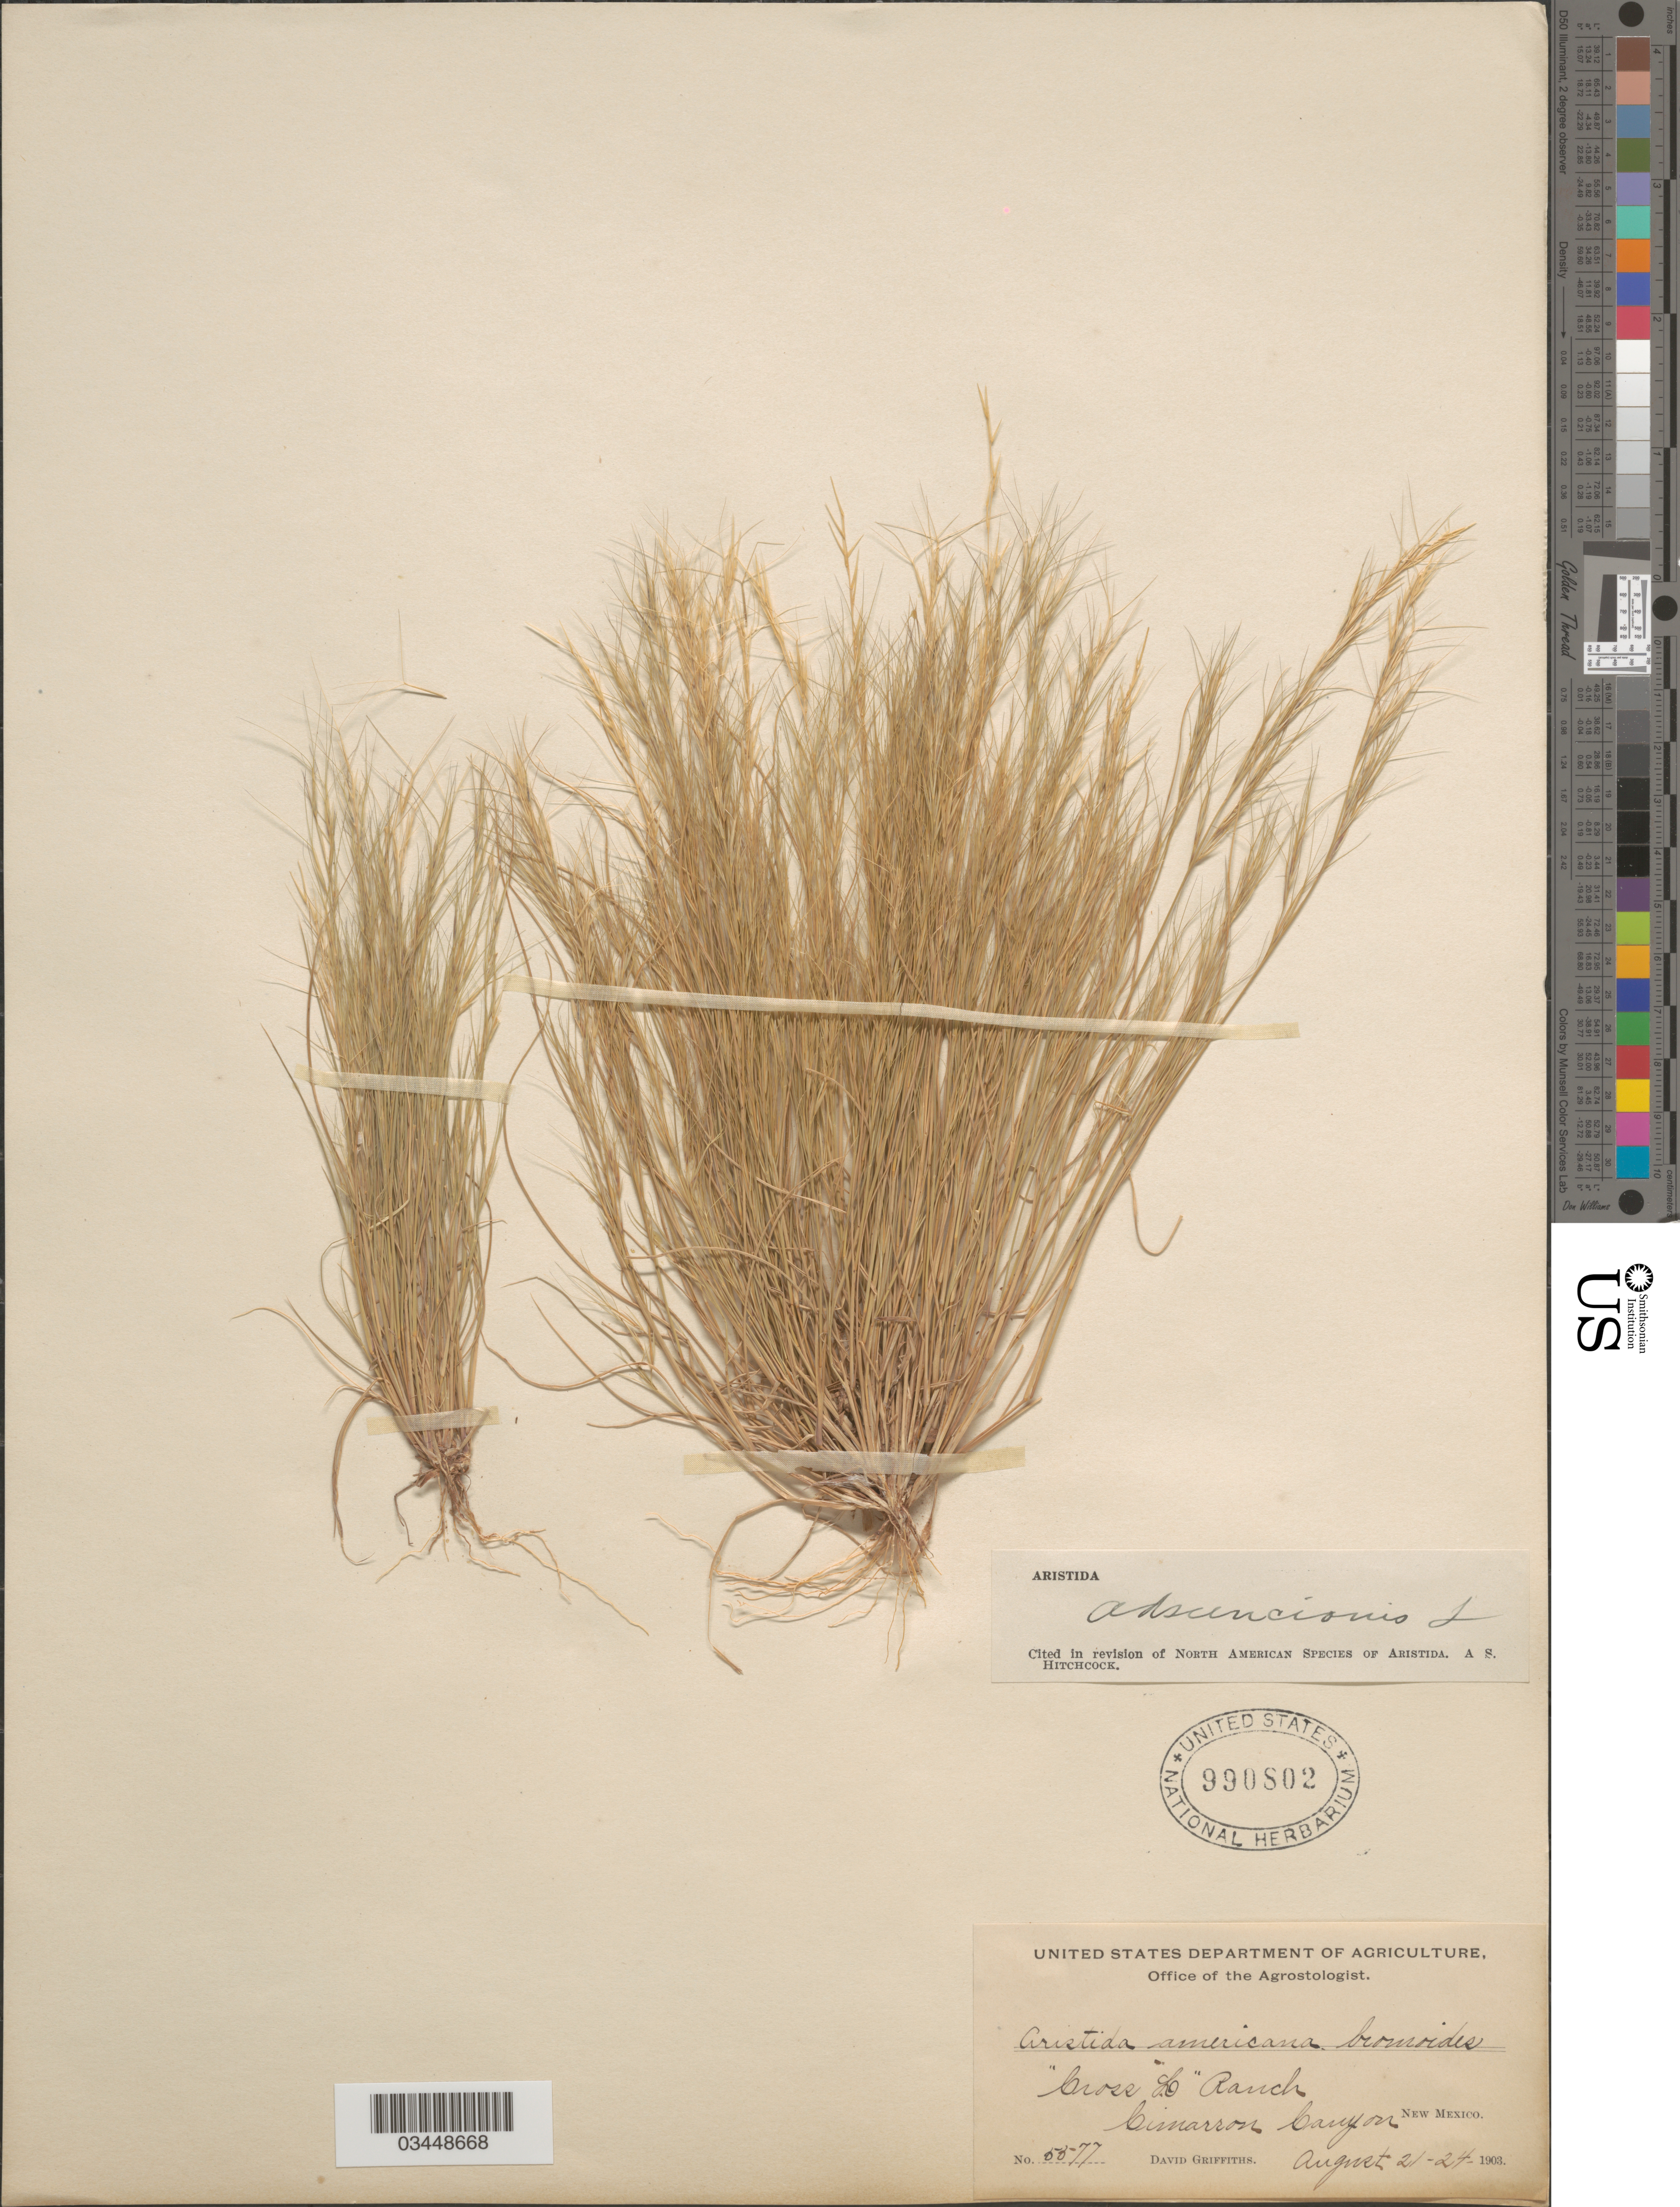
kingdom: Plantae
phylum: Tracheophyta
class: Liliopsida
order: Poales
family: Poaceae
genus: Aristida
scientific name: Aristida adscensionis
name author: L.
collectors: D. Griffiths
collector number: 5577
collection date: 1903-08-21/1903-08-24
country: United States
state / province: New Mexico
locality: Cross L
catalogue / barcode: US 990802